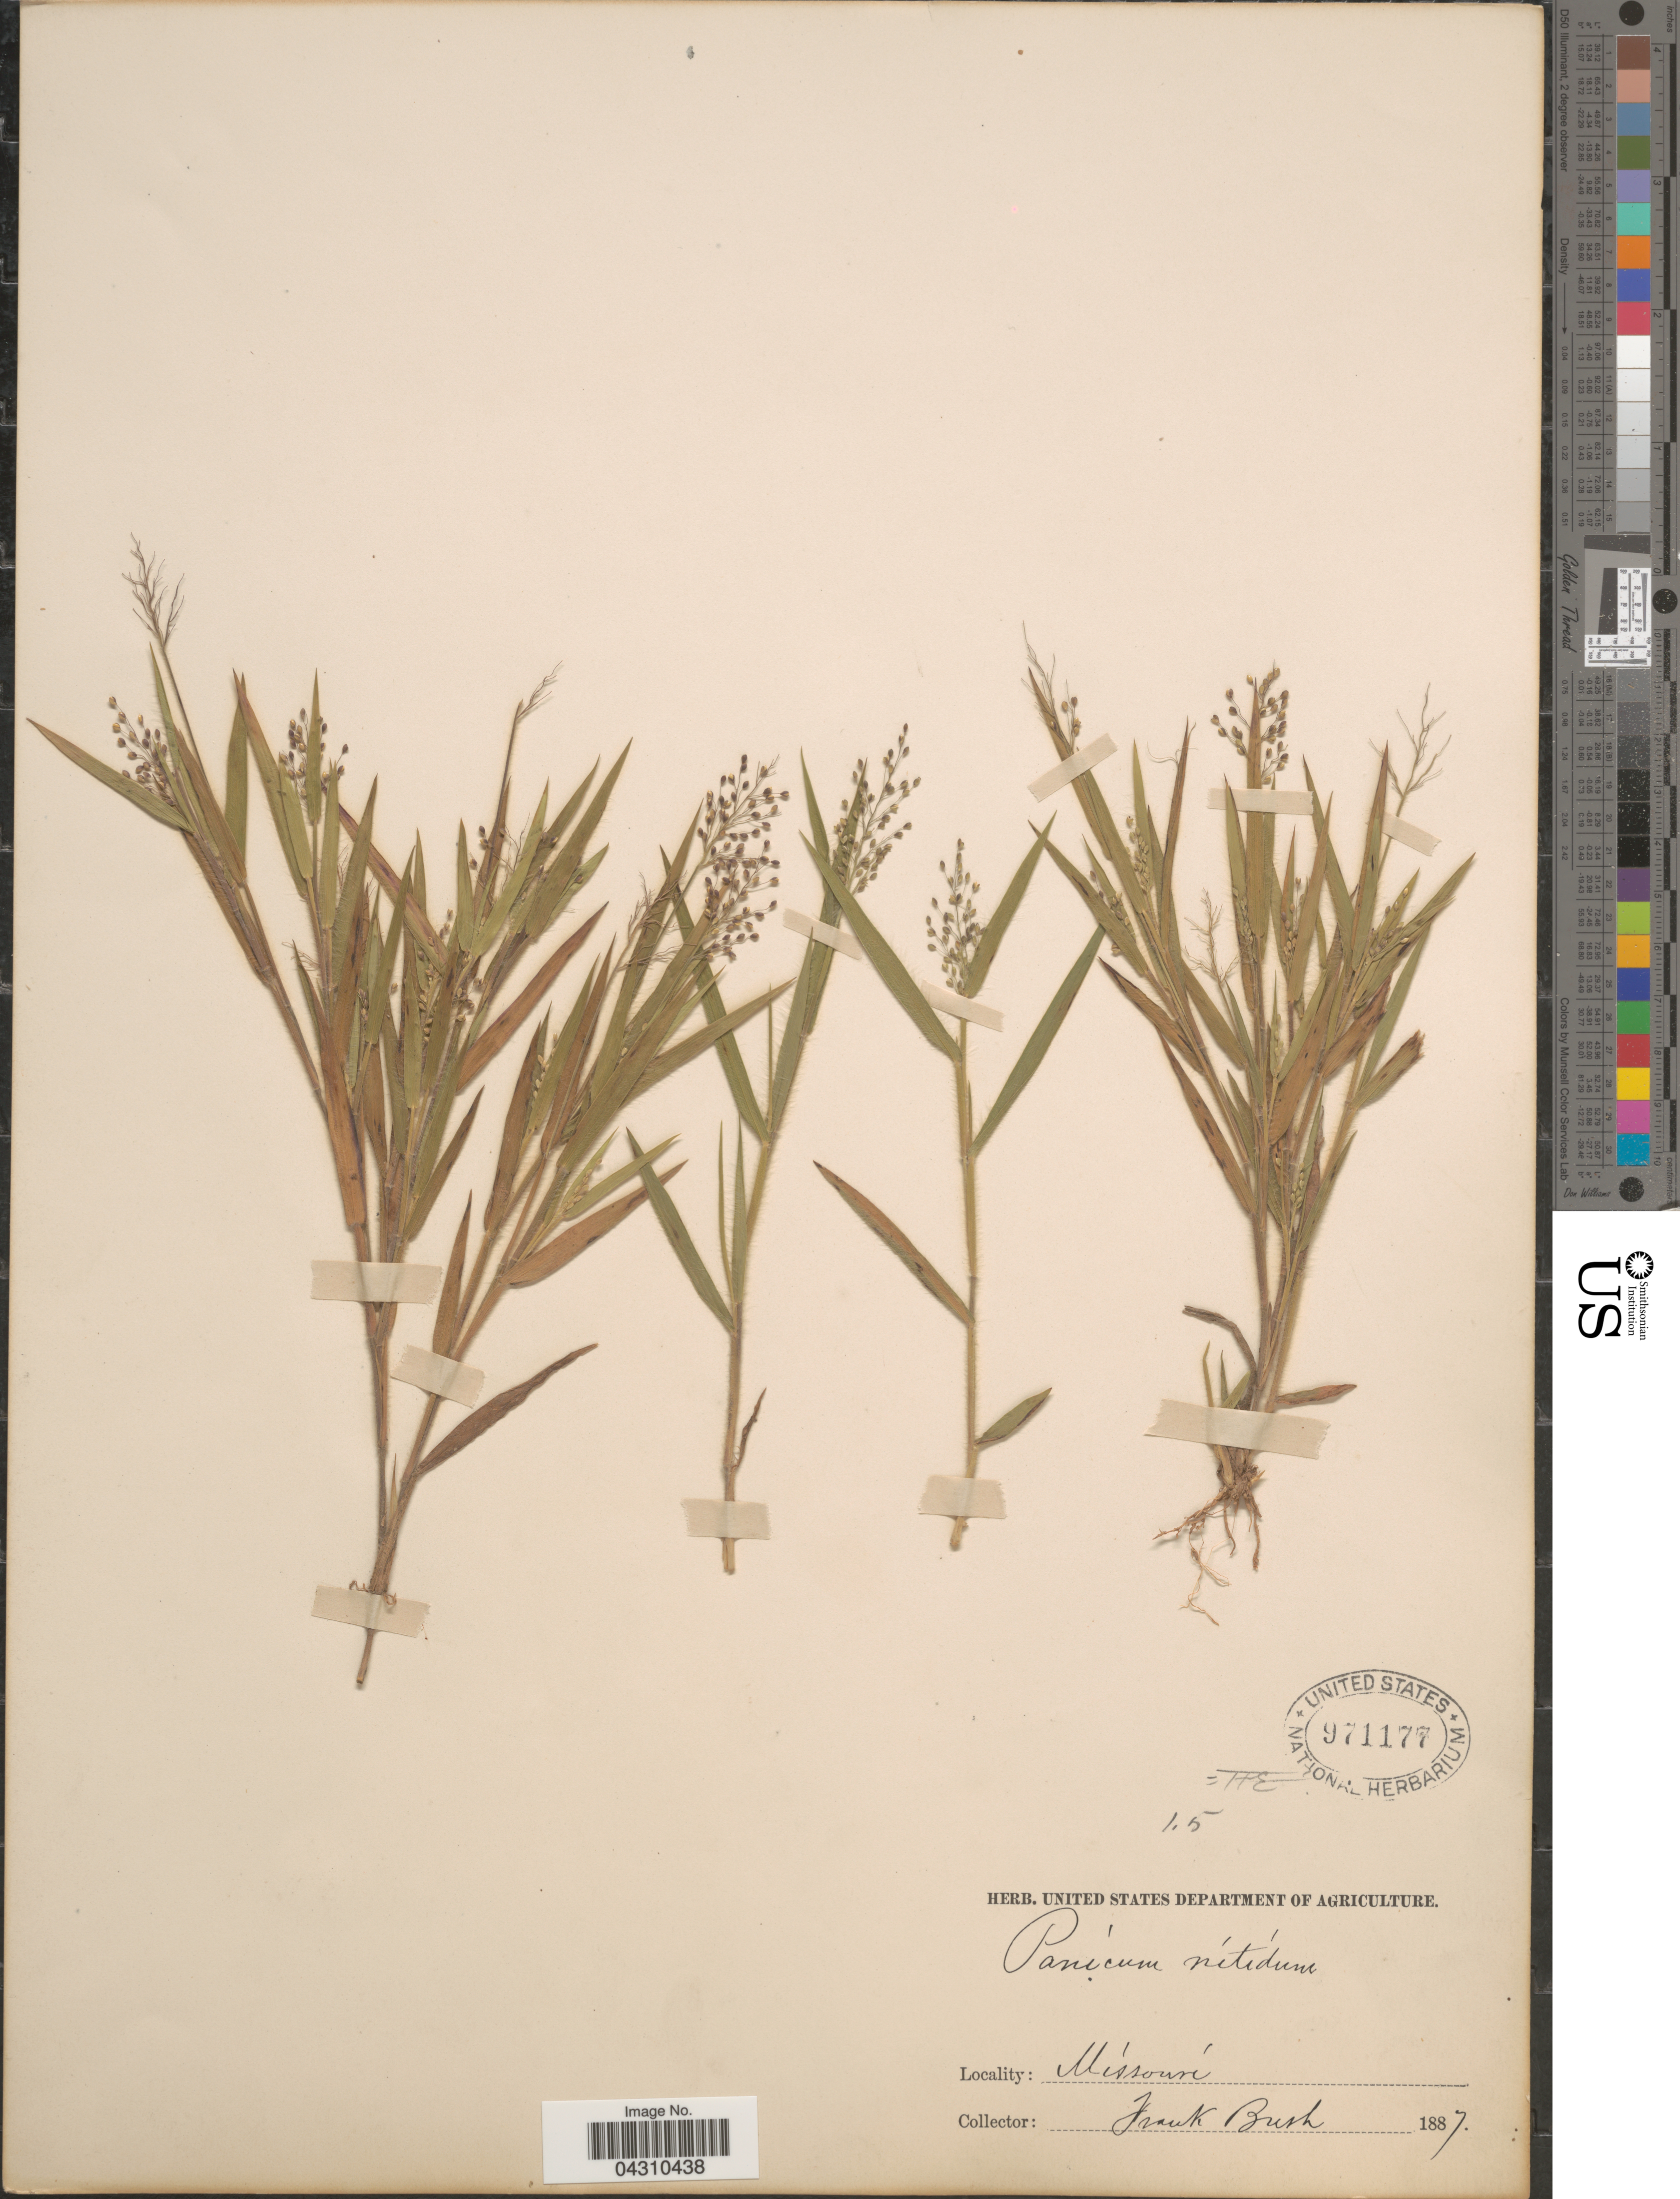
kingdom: Plantae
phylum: Tracheophyta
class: Liliopsida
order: Poales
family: Poaceae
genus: Dichanthelium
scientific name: Dichanthelium acuminatum var. acuminatum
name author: (Sw.) Gould & C.A. Clark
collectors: F. Bush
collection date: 1887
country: United States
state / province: Missouri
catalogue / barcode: US 971177